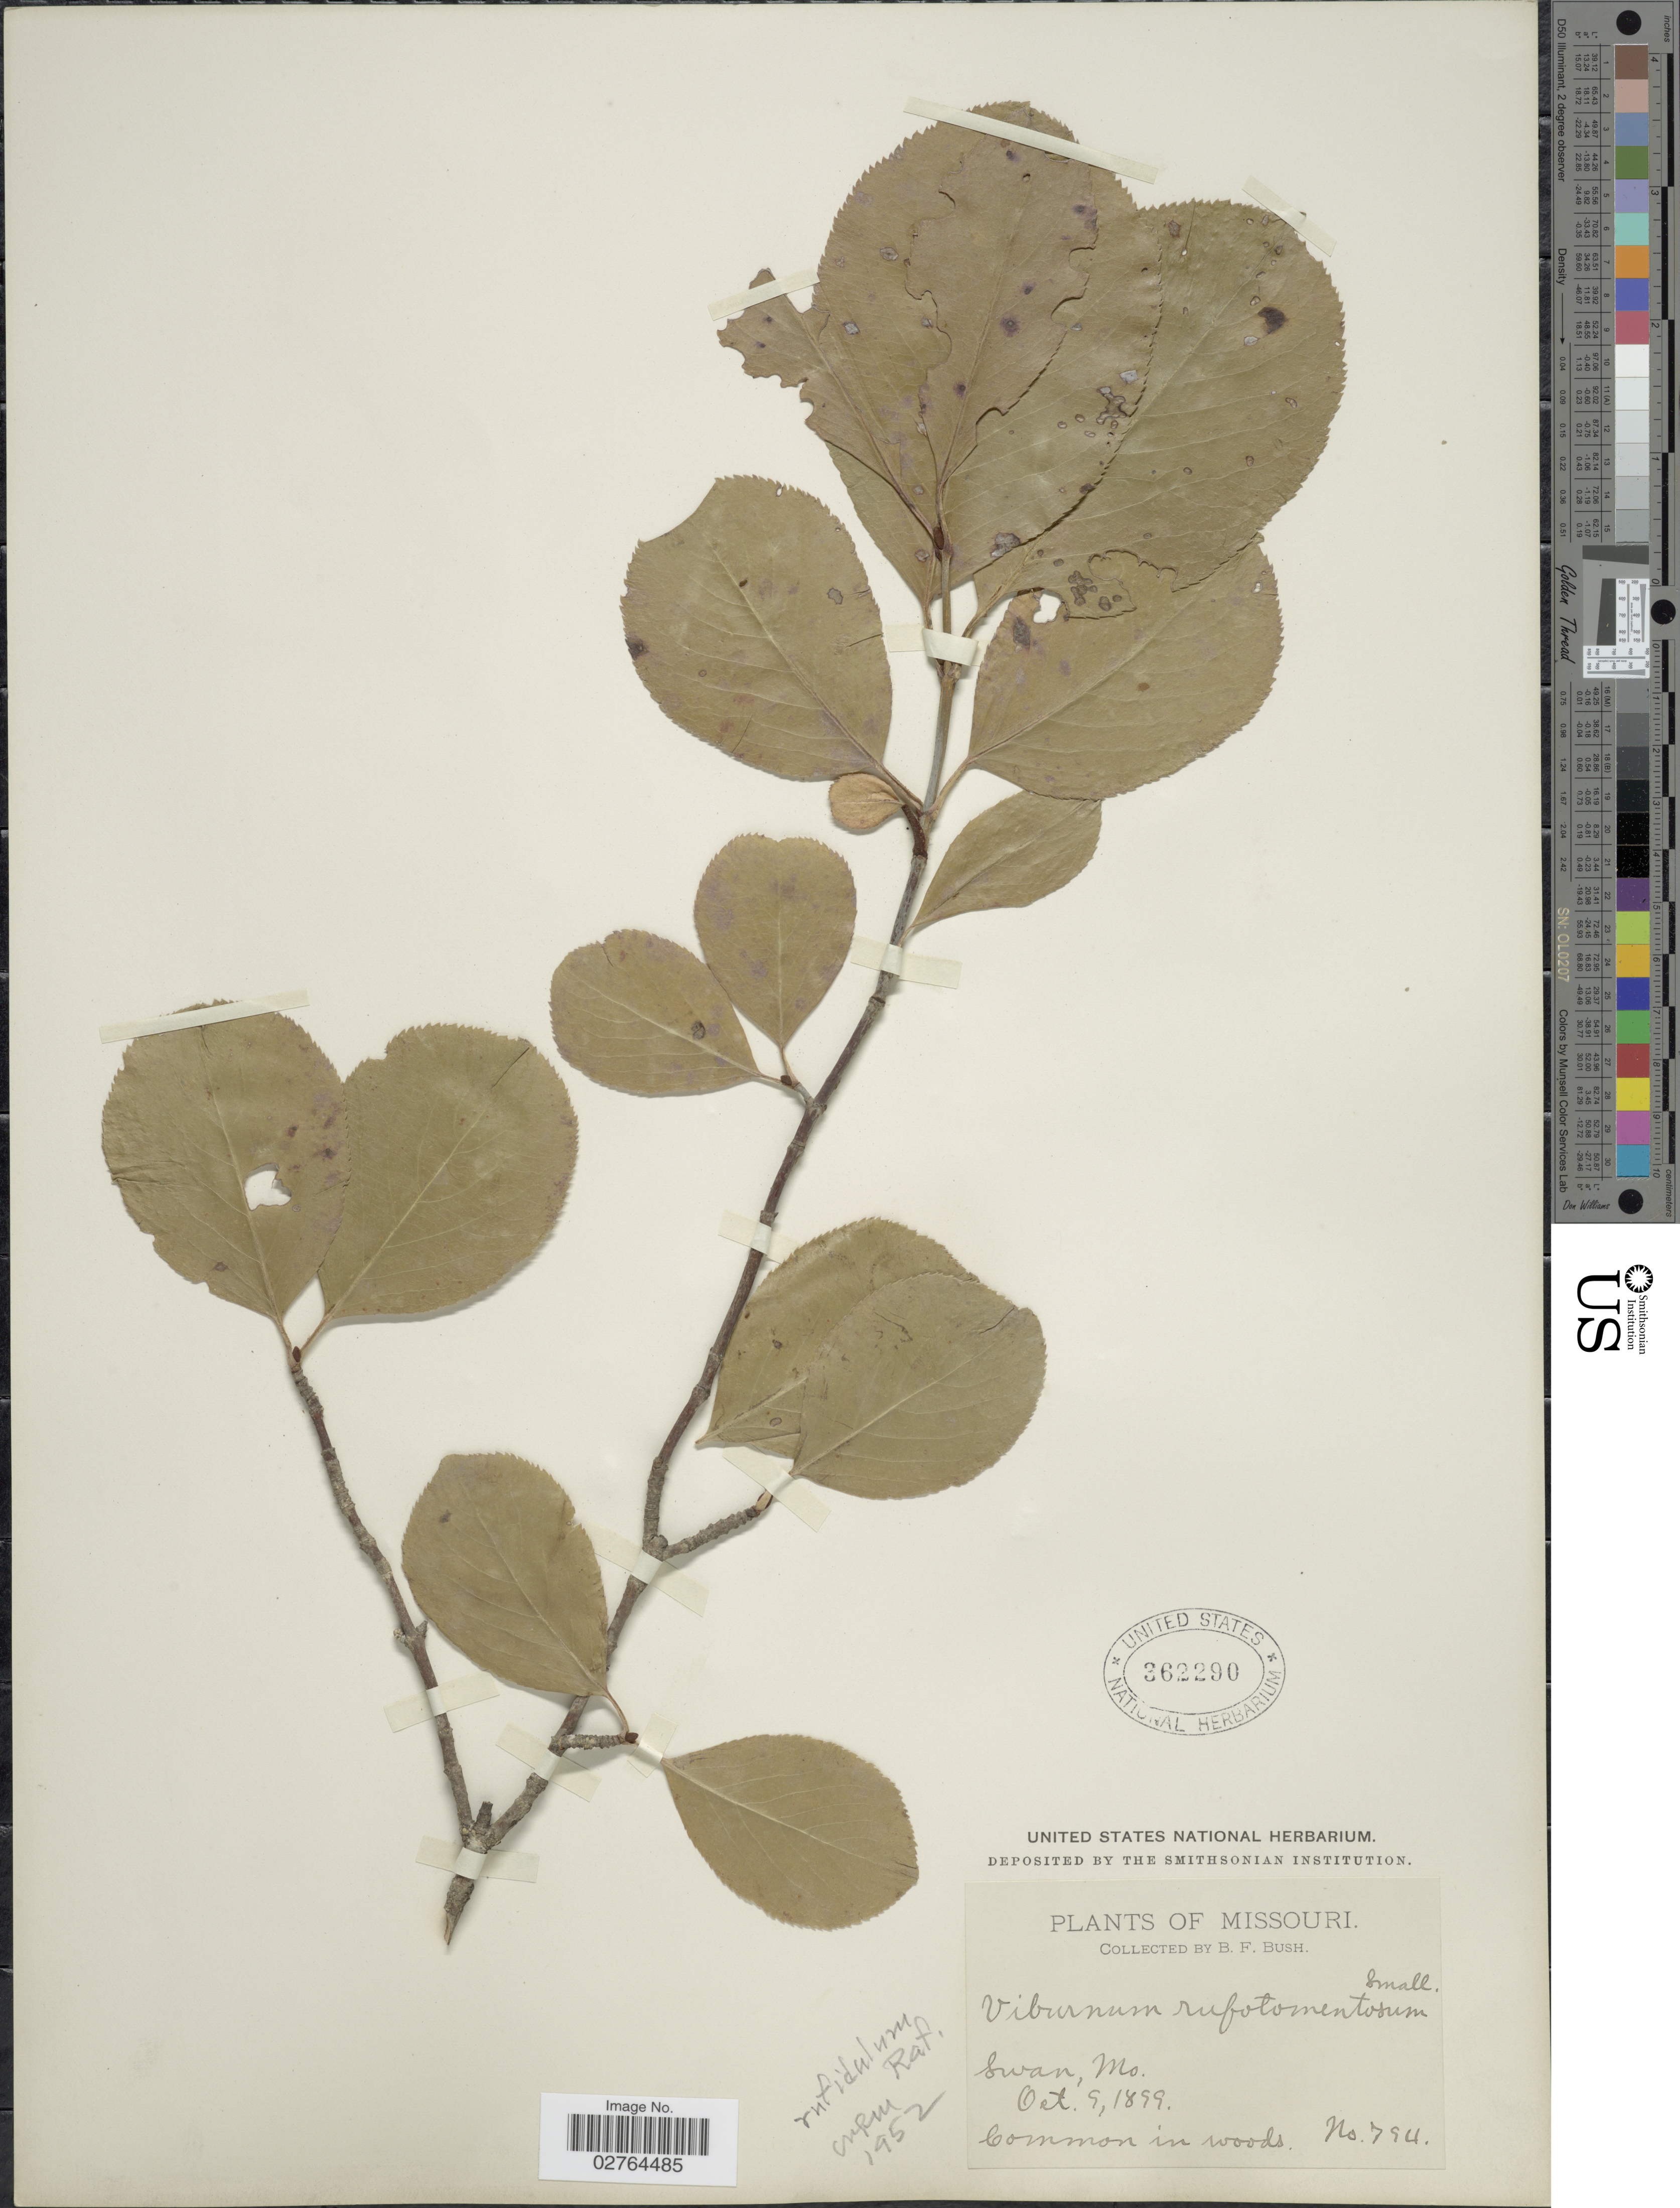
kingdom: Plantae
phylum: Tracheophyta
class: Magnoliopsida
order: Dipsacales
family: Viburnaceae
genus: Viburnum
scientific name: Viburnum rufidulum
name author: Raf.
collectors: B. F. Bush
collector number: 794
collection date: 1899-10-09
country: United States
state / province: Missouri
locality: Swan.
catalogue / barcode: US 362290